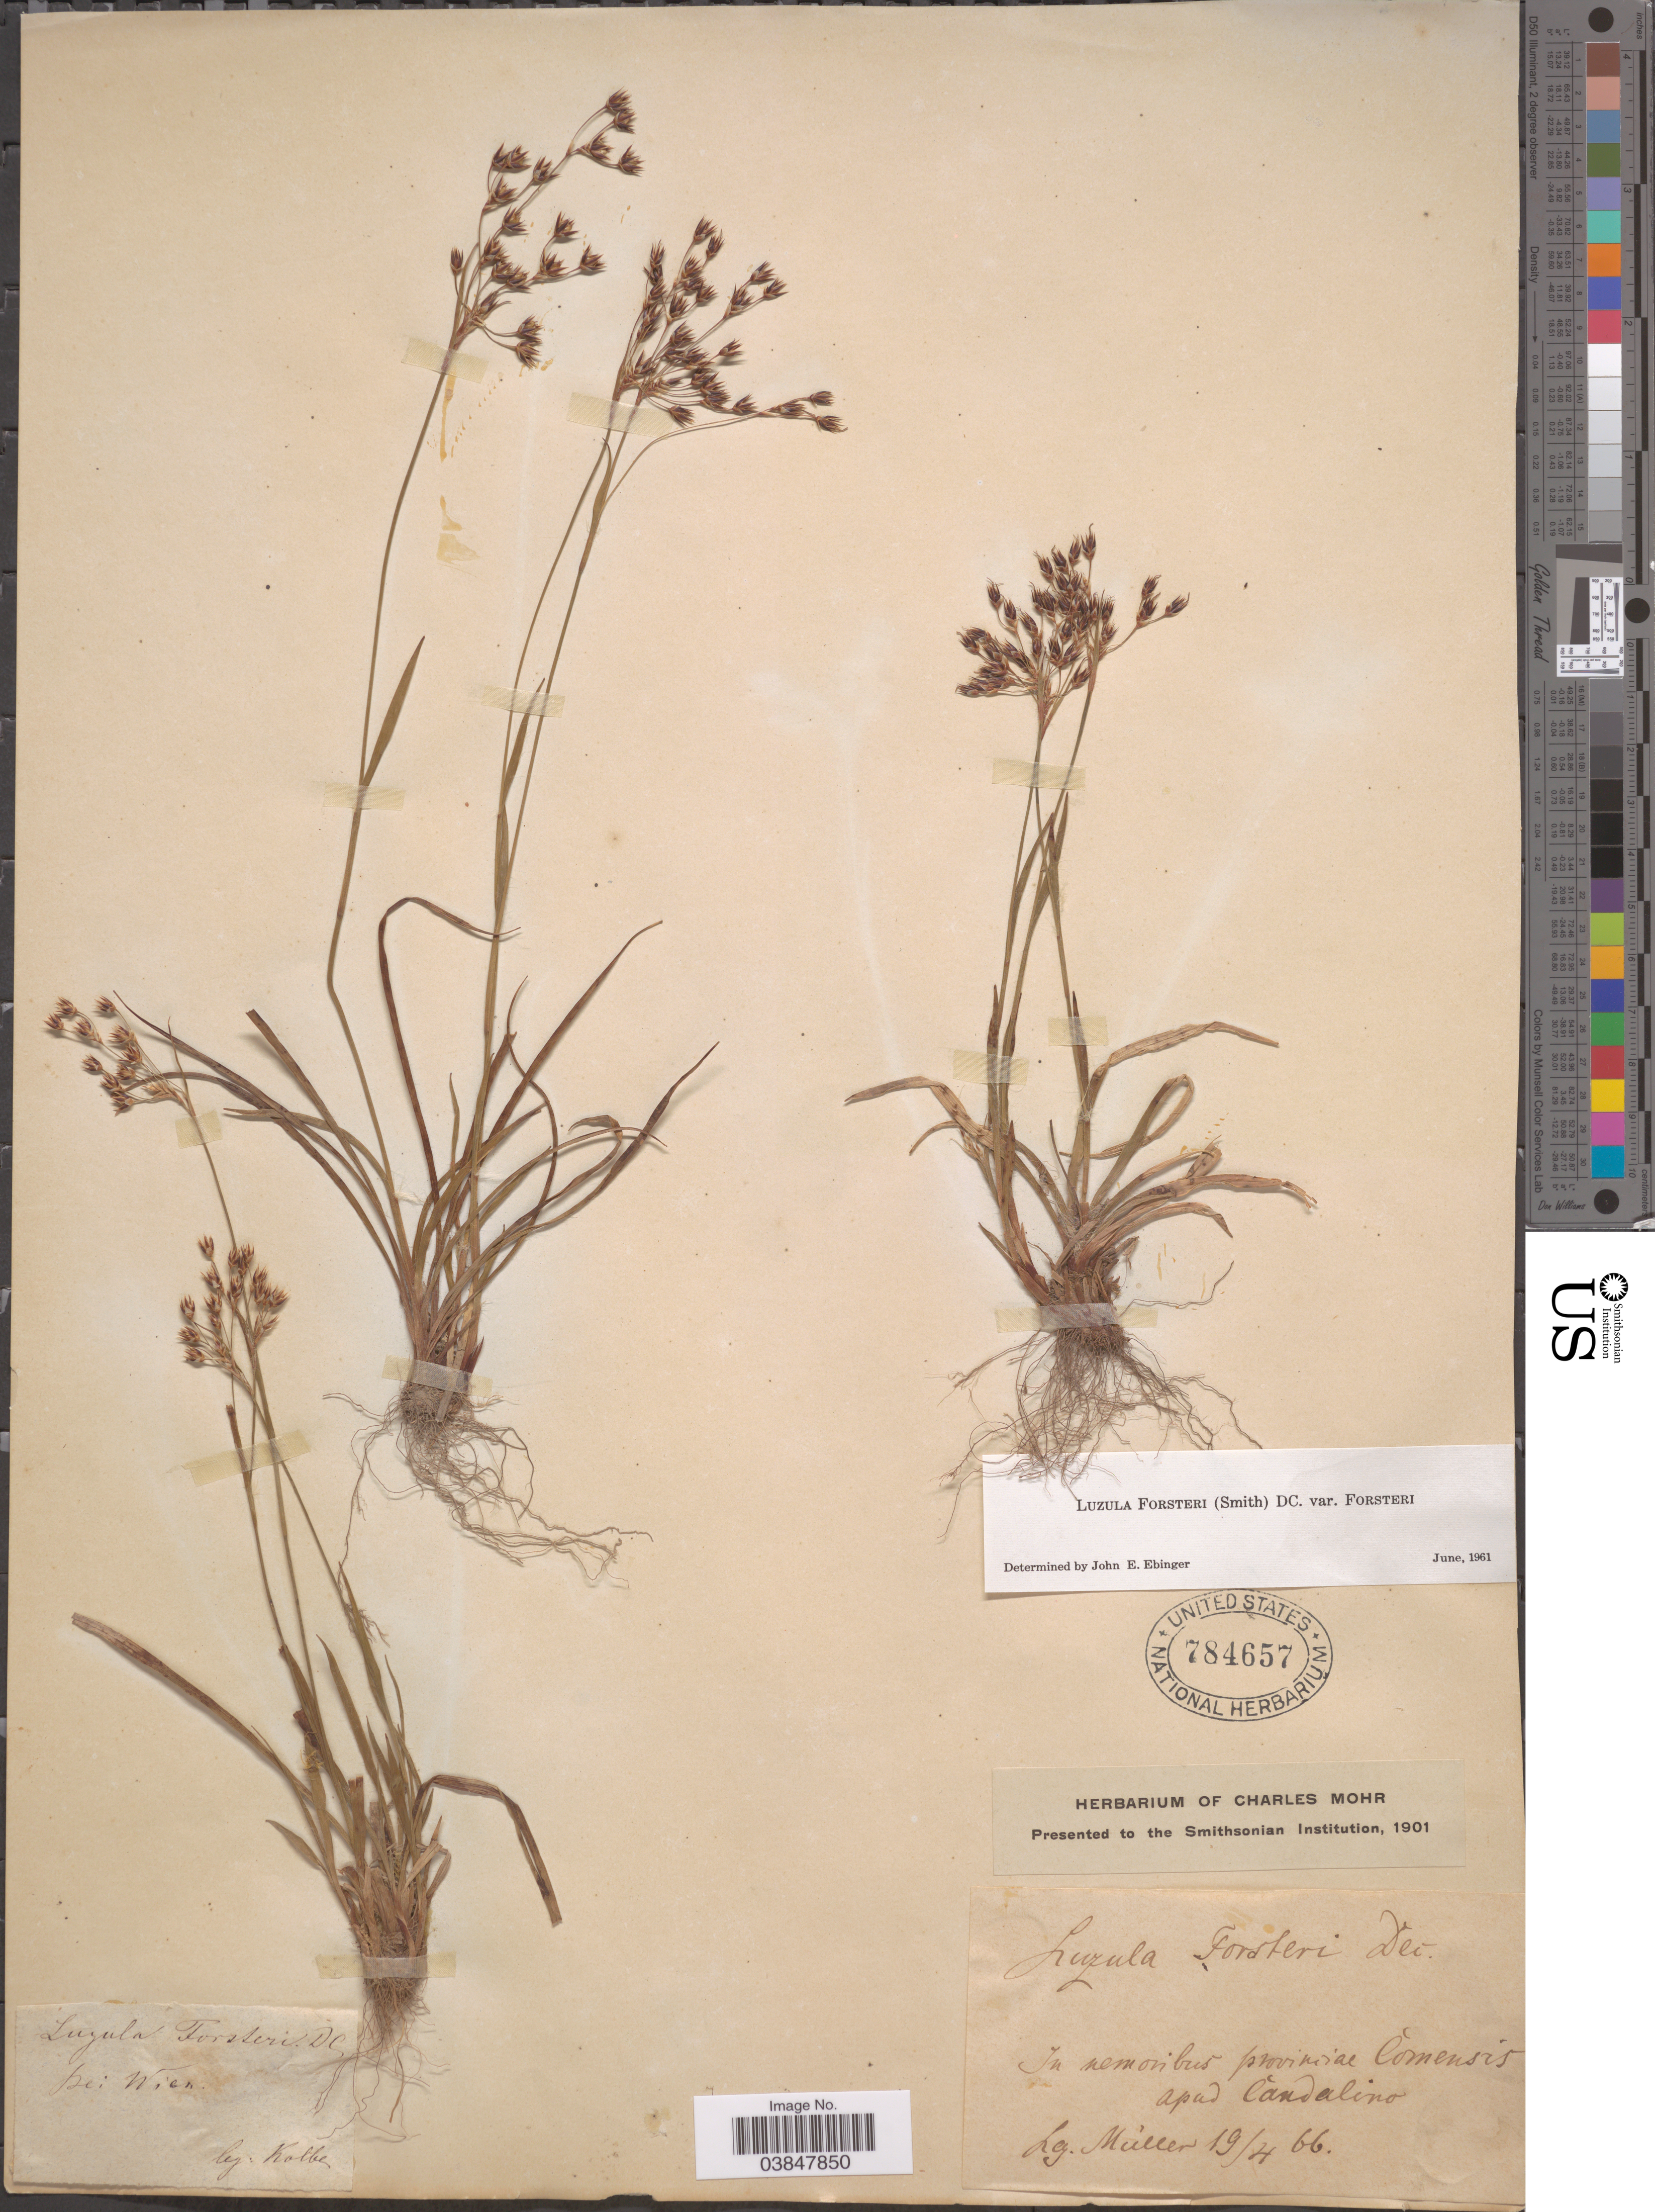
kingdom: Plantae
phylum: Tracheophyta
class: Liliopsida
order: Poales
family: Juncaceae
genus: Luzula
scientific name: Luzula forsteri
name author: (Sm.) DC.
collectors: Kolbe & -- Miller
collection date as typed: Transcribed d/m/y: 19/4/66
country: Austria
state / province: Wien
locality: In nemonibus provinciae Còmensis apud Càndalino.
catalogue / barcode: US 784657